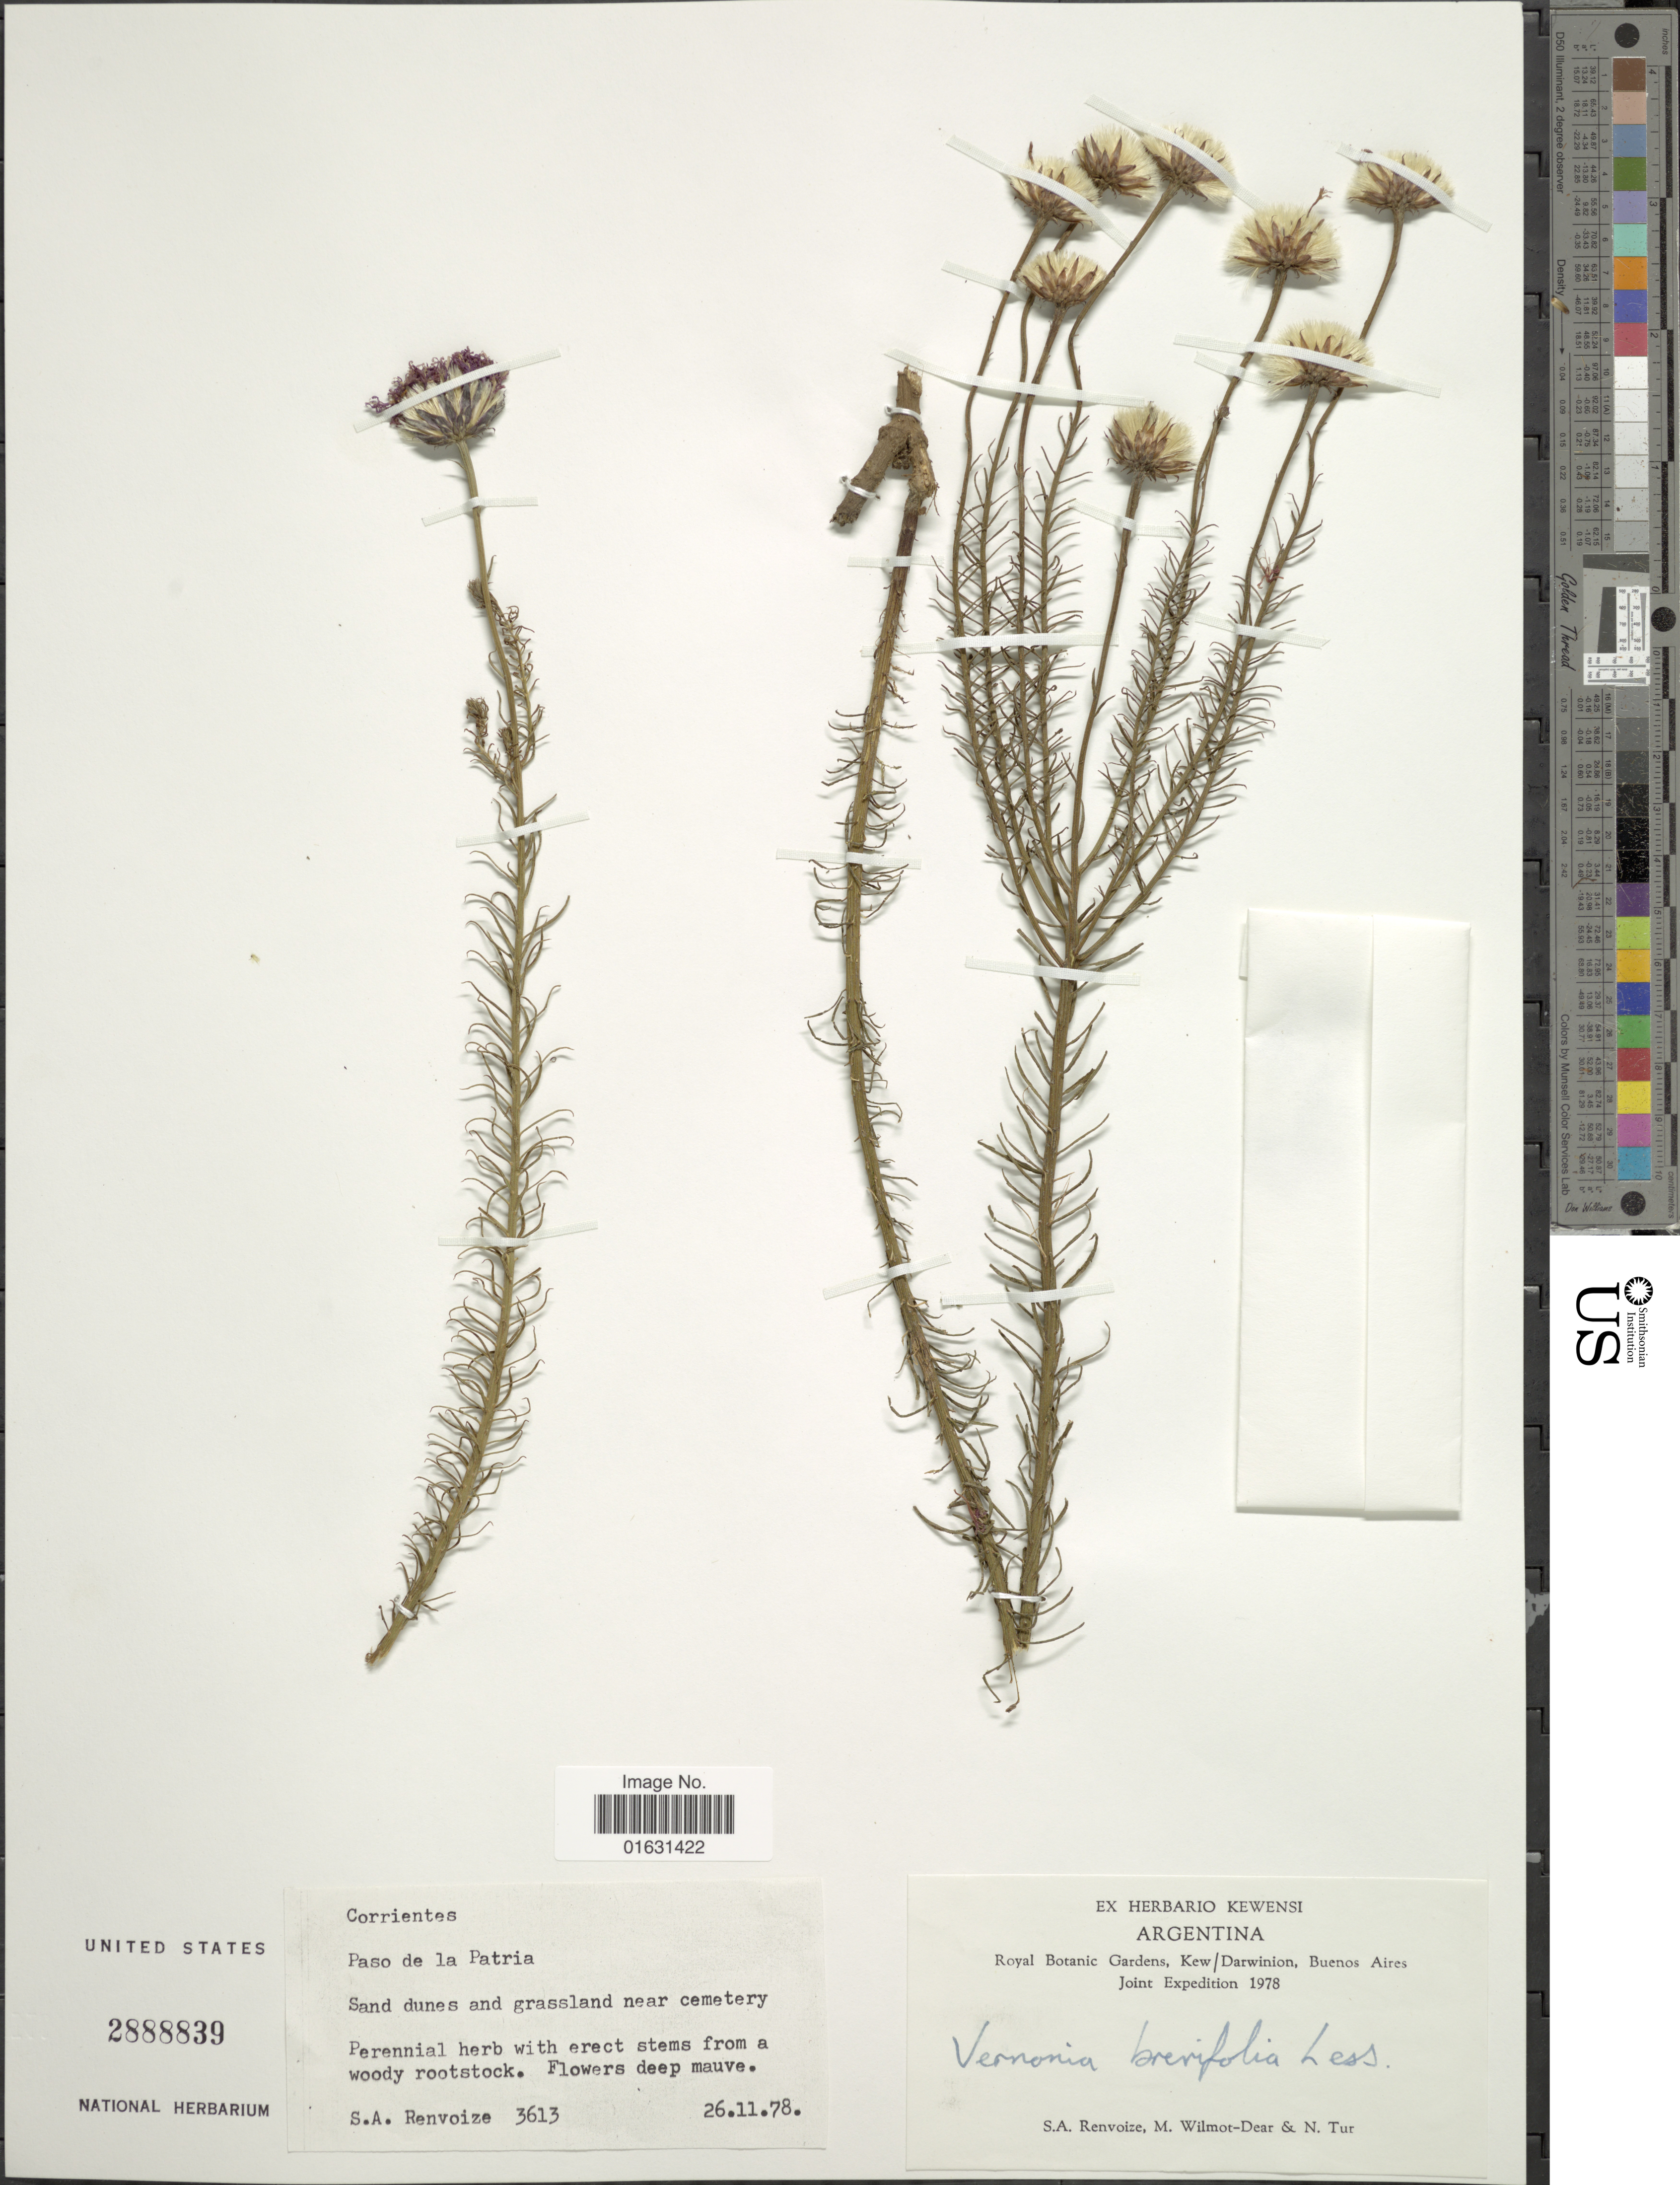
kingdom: Plantae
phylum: Tracheophyta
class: Magnoliopsida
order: Asterales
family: Asteraceae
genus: Lessingianthus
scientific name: Lessingianthus brevifolius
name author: (Less.) H. Rob.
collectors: S. A. Renvoize, M. Wilmot-Dear & N. Tur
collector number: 3613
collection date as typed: Transcribed d/m/y: 26/11/78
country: Argentina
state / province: Corrientes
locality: Paso de la Patria, Sand lunes and grassland near cemetery, Buenos Aires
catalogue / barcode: US 2888839